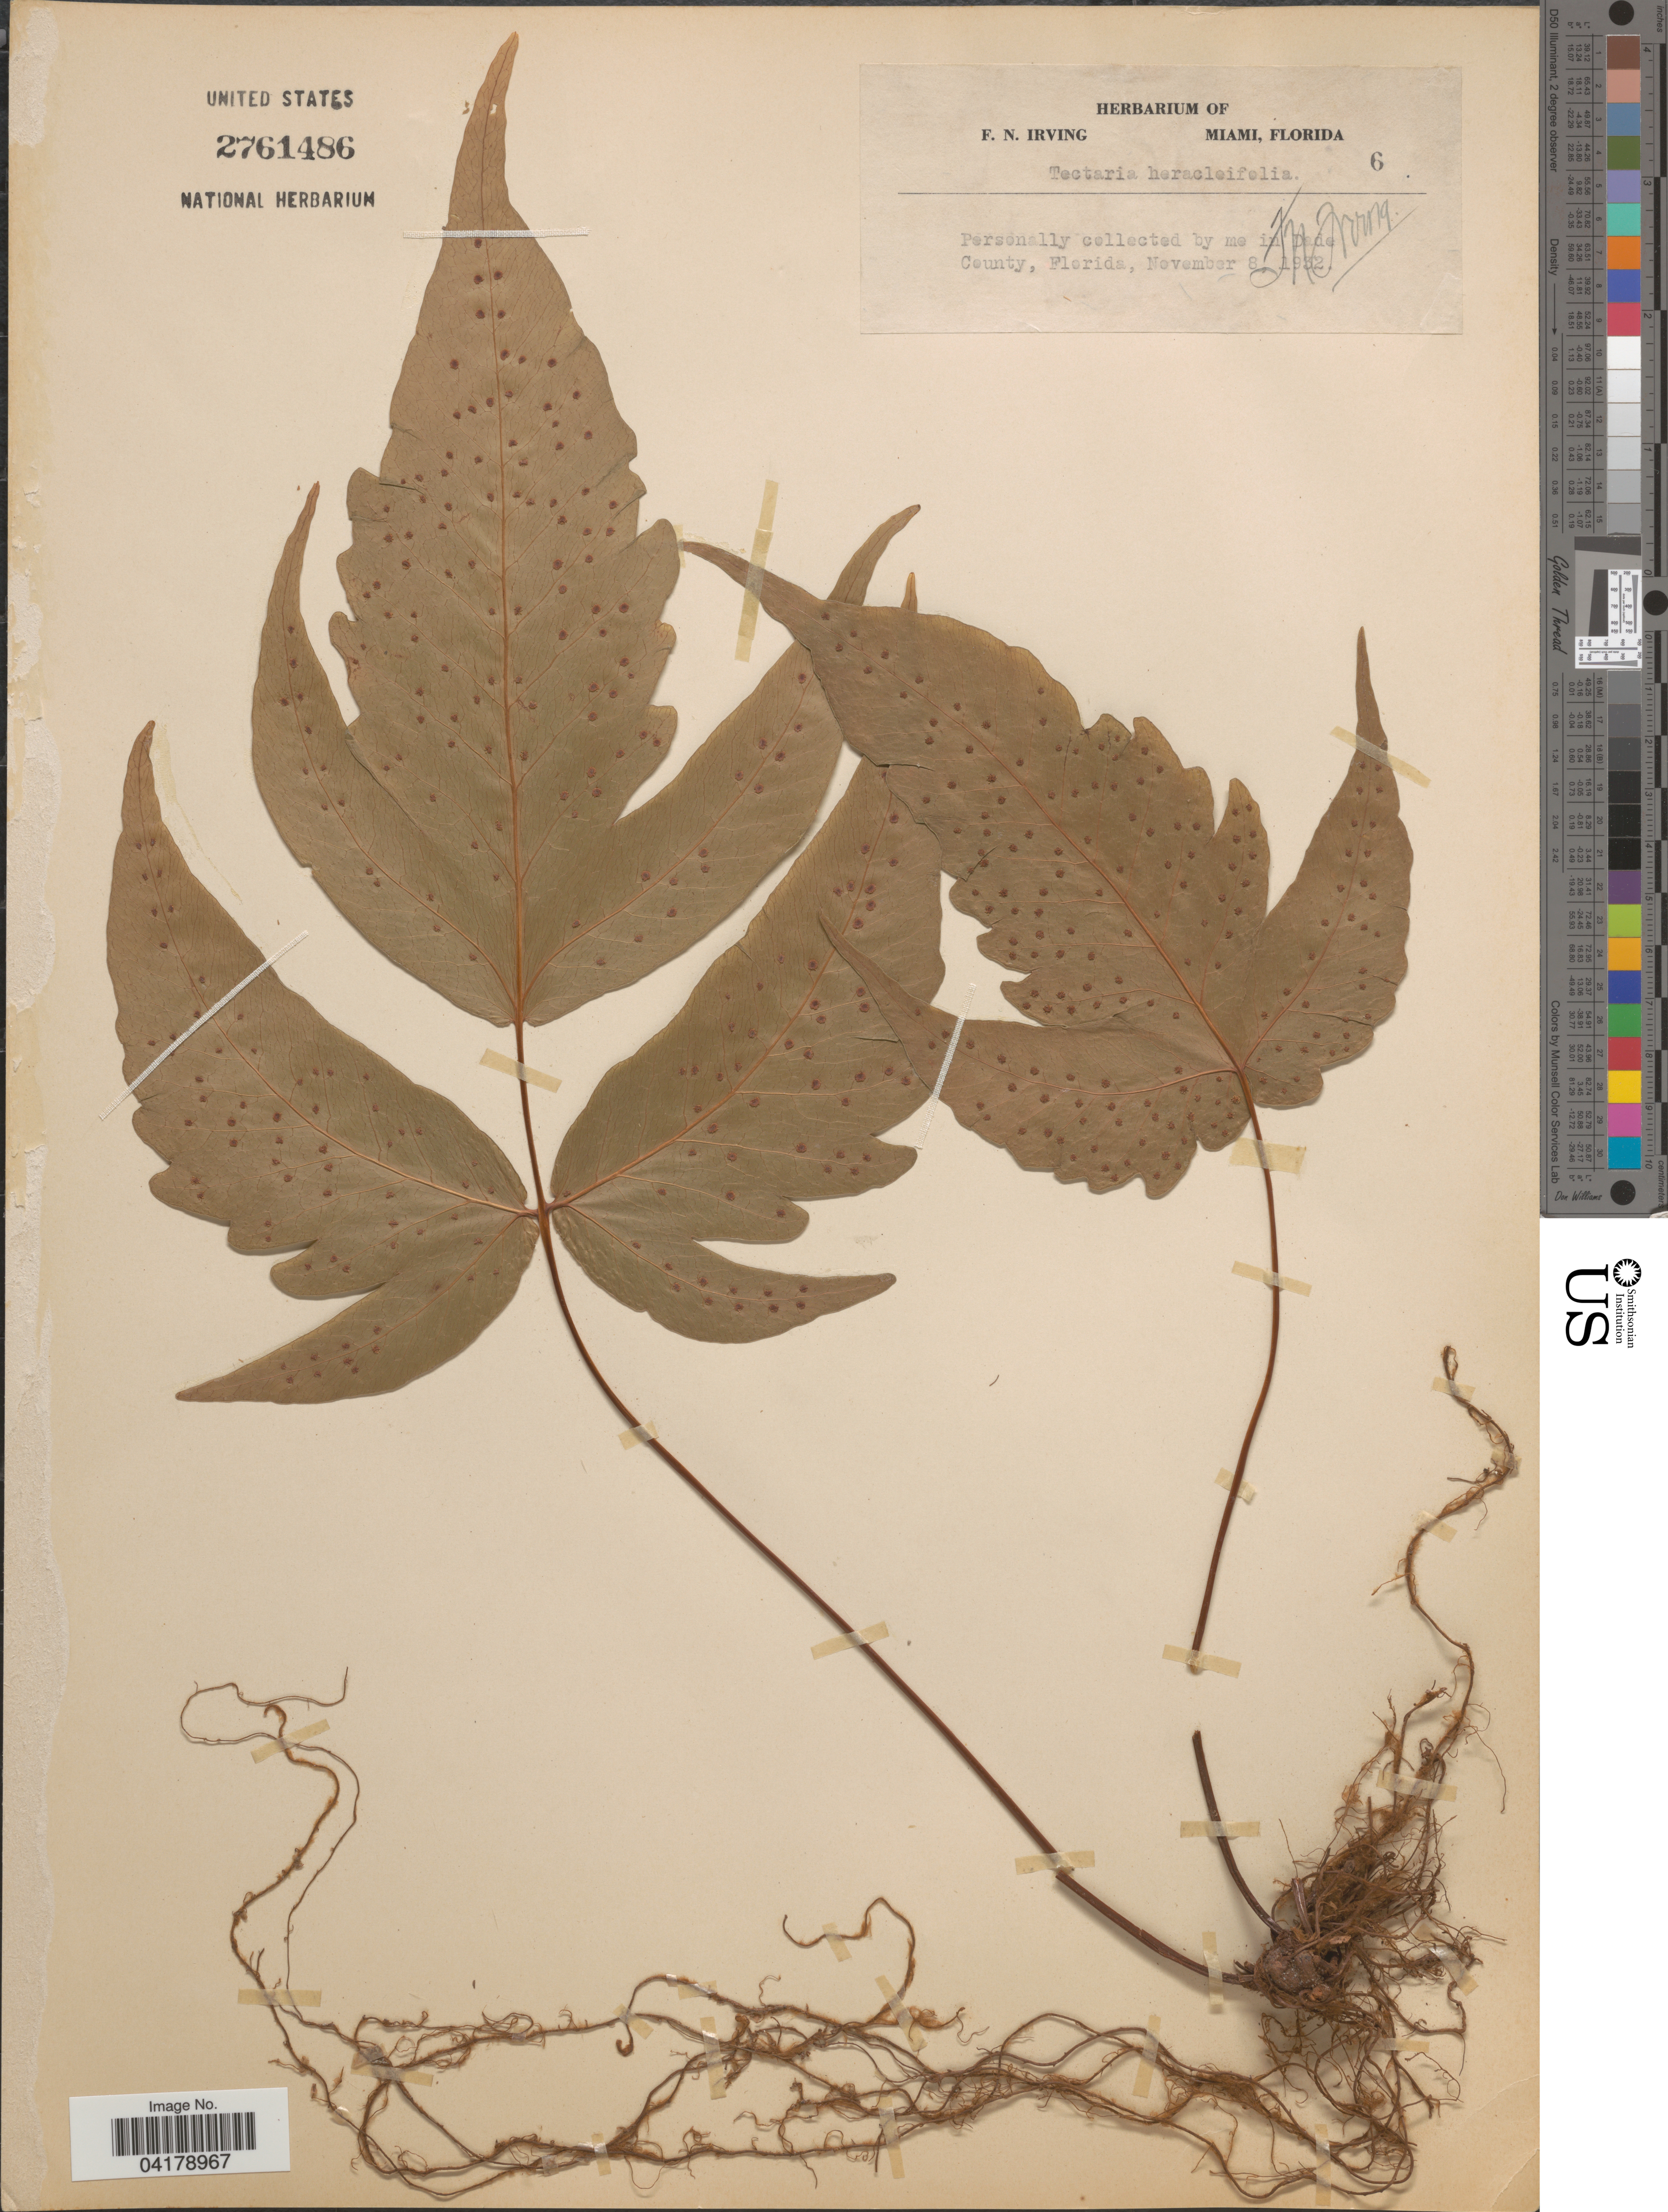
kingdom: Plantae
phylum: Tracheophyta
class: Polypodiopsida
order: Polypodiales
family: Tectariaceae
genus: Tectaria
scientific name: Tectaria heracleifolia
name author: (Willd.) Underw.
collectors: F. Irving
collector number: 6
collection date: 1932-11-08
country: United States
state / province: Florida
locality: Dade County.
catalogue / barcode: US 2761486